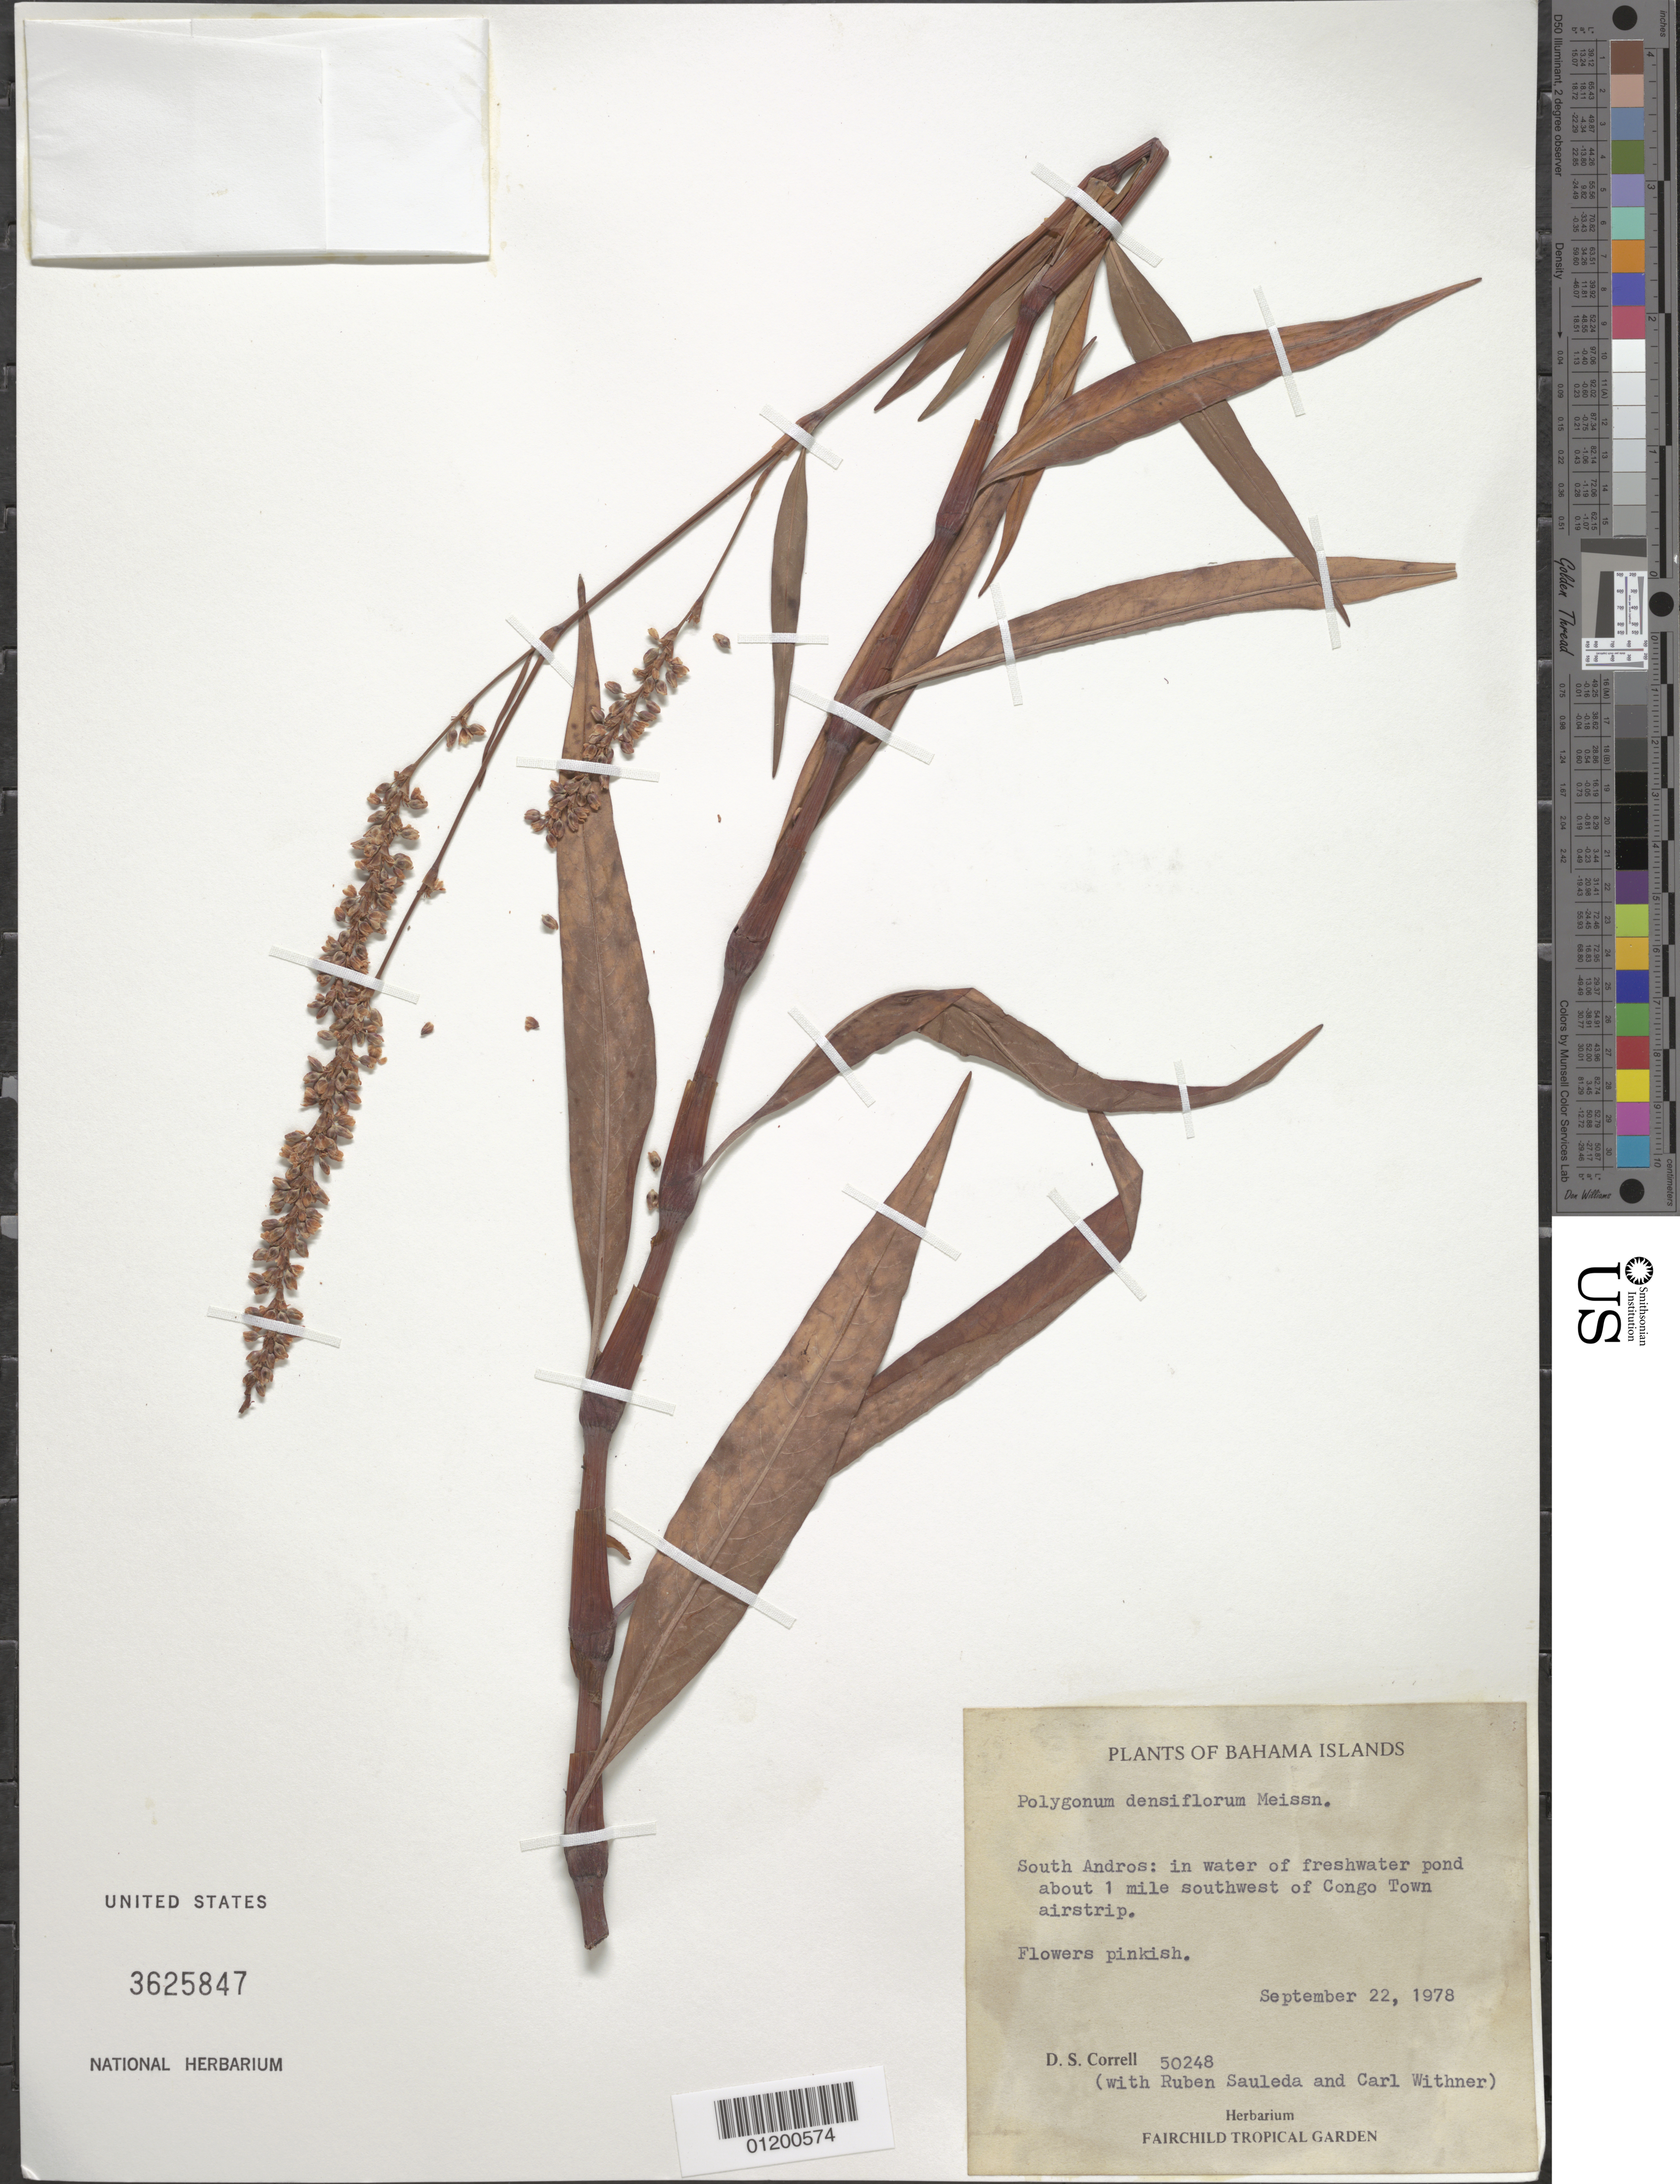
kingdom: Plantae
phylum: Tracheophyta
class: Magnoliopsida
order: Caryophyllales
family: Polygonaceae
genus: Polygonum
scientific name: Polygonum densiflorum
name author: Meisn.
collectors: D. S. Correll, R. Sauleda & C. L. Withner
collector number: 50248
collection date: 1978-09-22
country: Bahamas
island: South Andros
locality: In water of freshwater pond about 1 mile SW of Congo Town airstrip.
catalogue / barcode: US 3625847